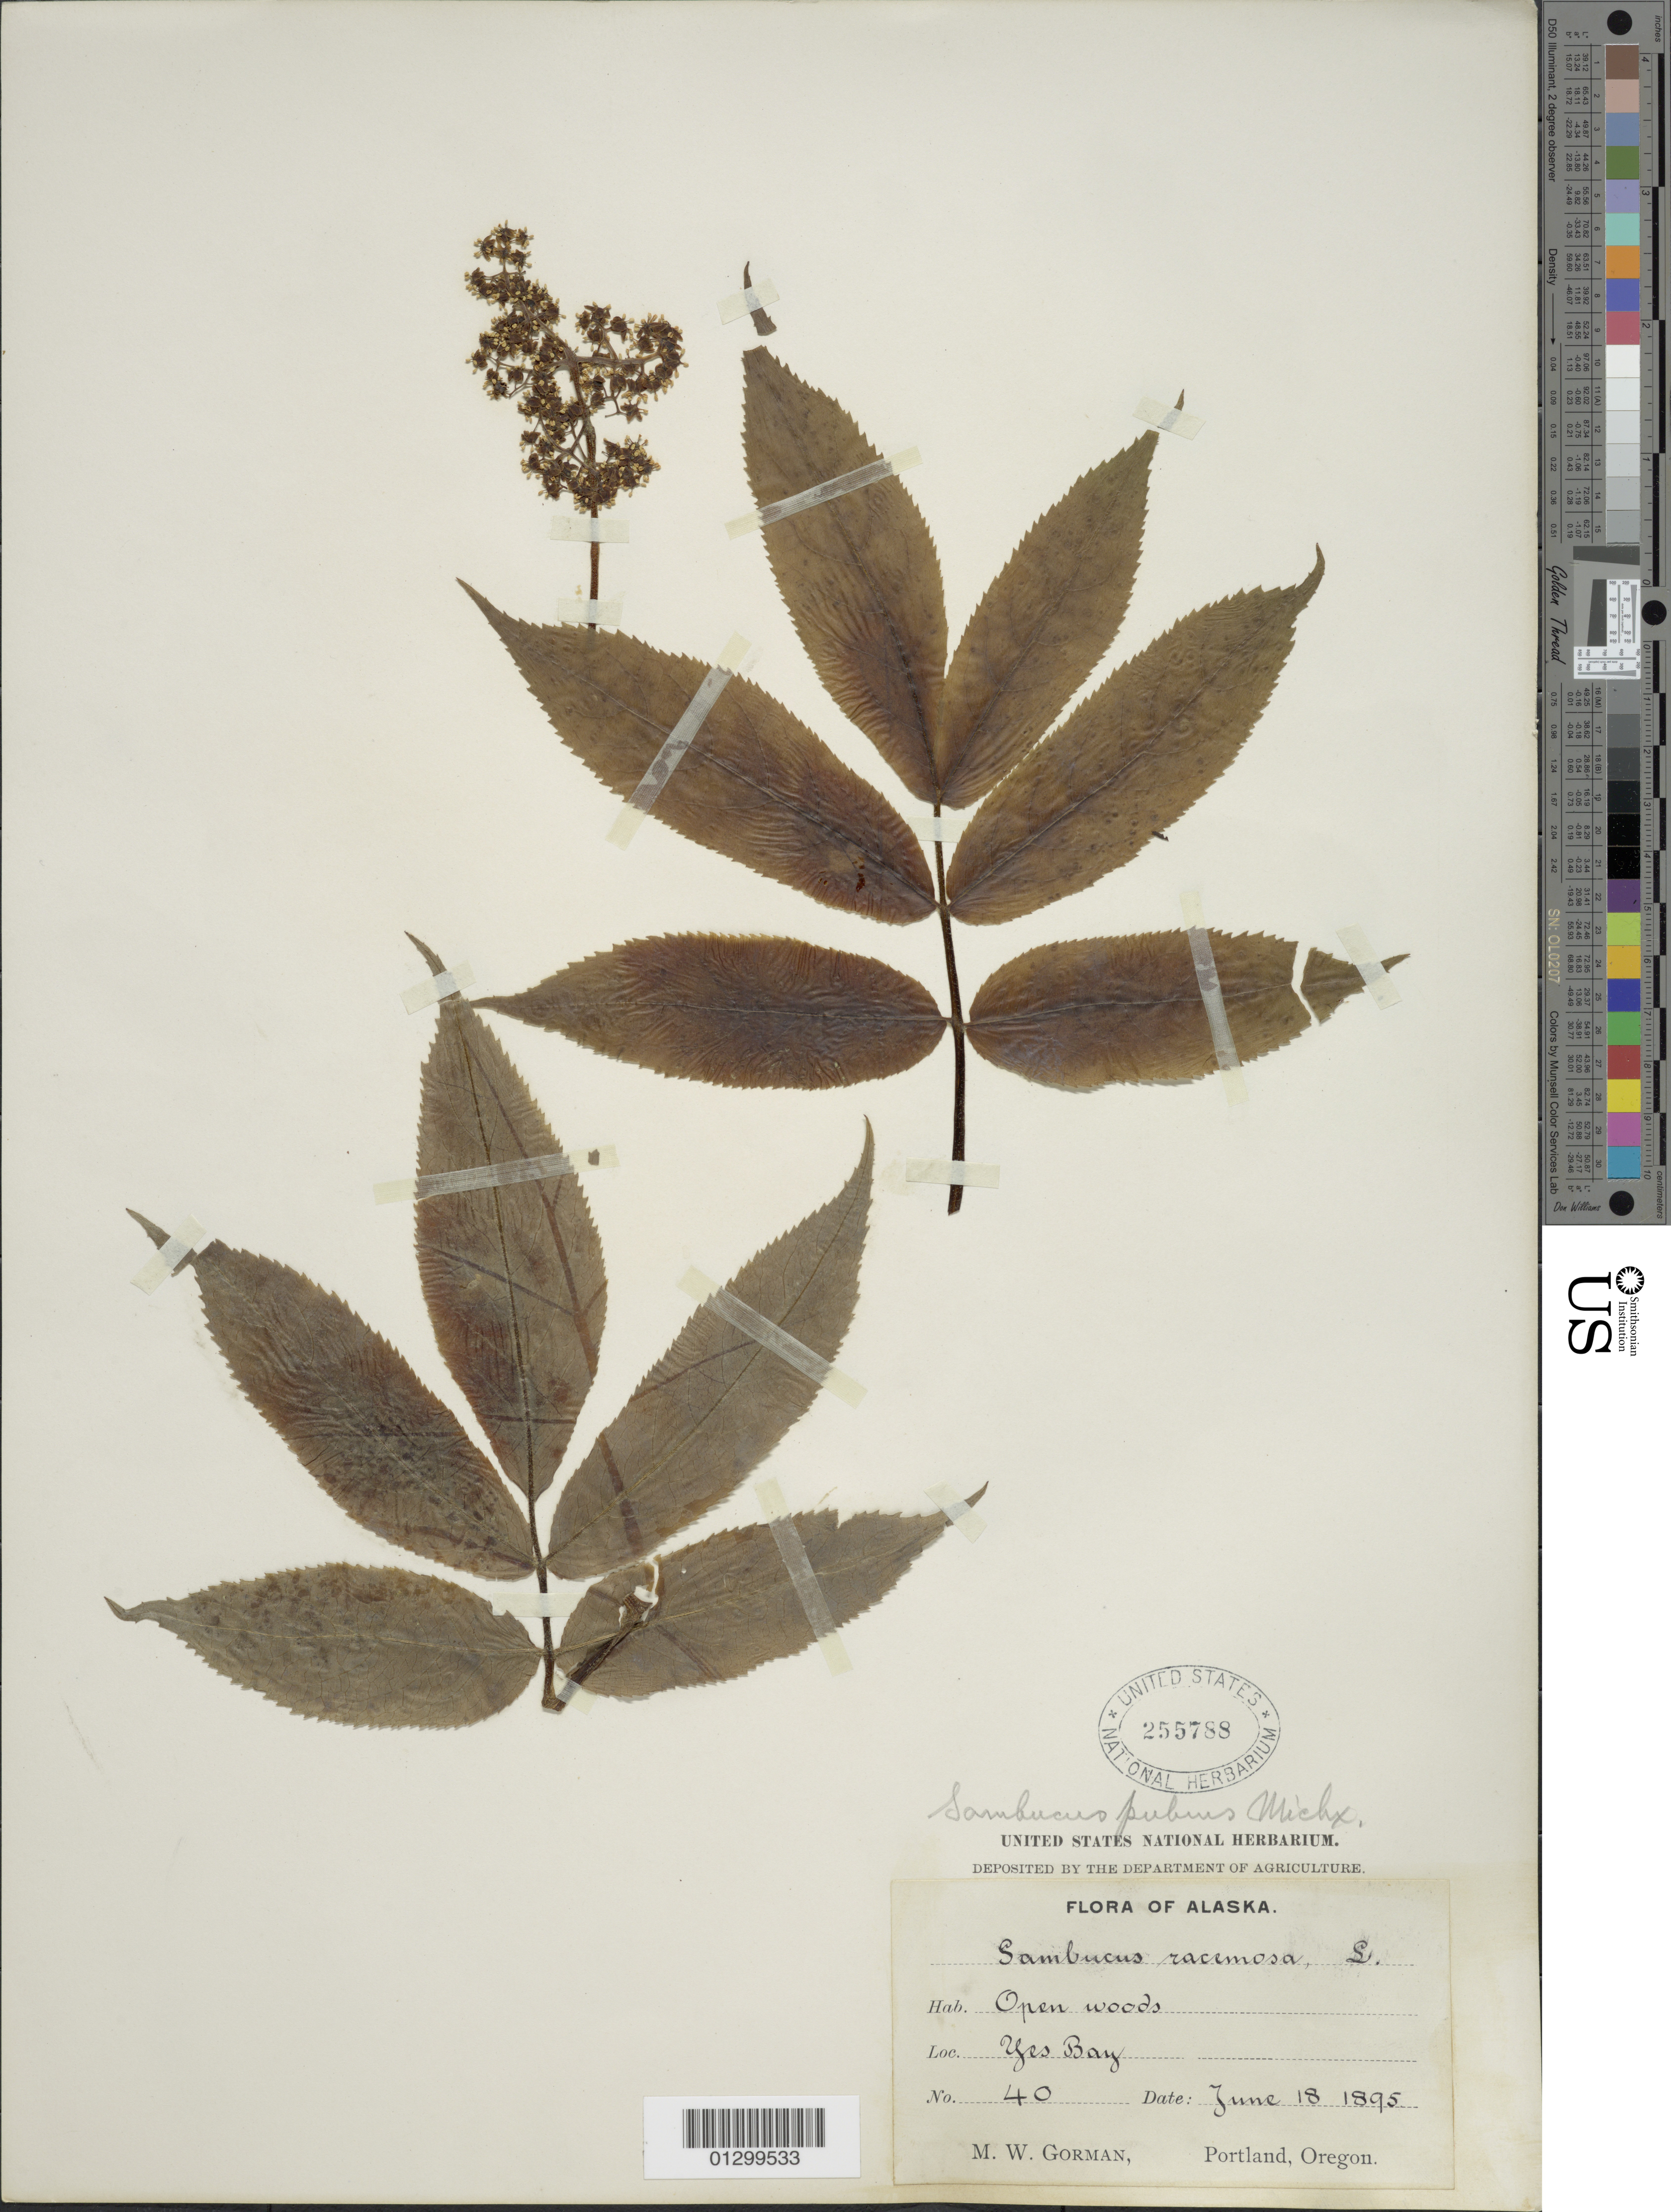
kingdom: Plantae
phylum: Tracheophyta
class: Magnoliopsida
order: Dipsacales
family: Viburnaceae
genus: Sambucus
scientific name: Sambucus pubens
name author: Michx.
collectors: M. W. Gorman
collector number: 40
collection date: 1895-06-18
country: United States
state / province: Alaska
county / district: Ketchikan Gateway Borough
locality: Yes Bay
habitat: Open woods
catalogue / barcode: US 255788